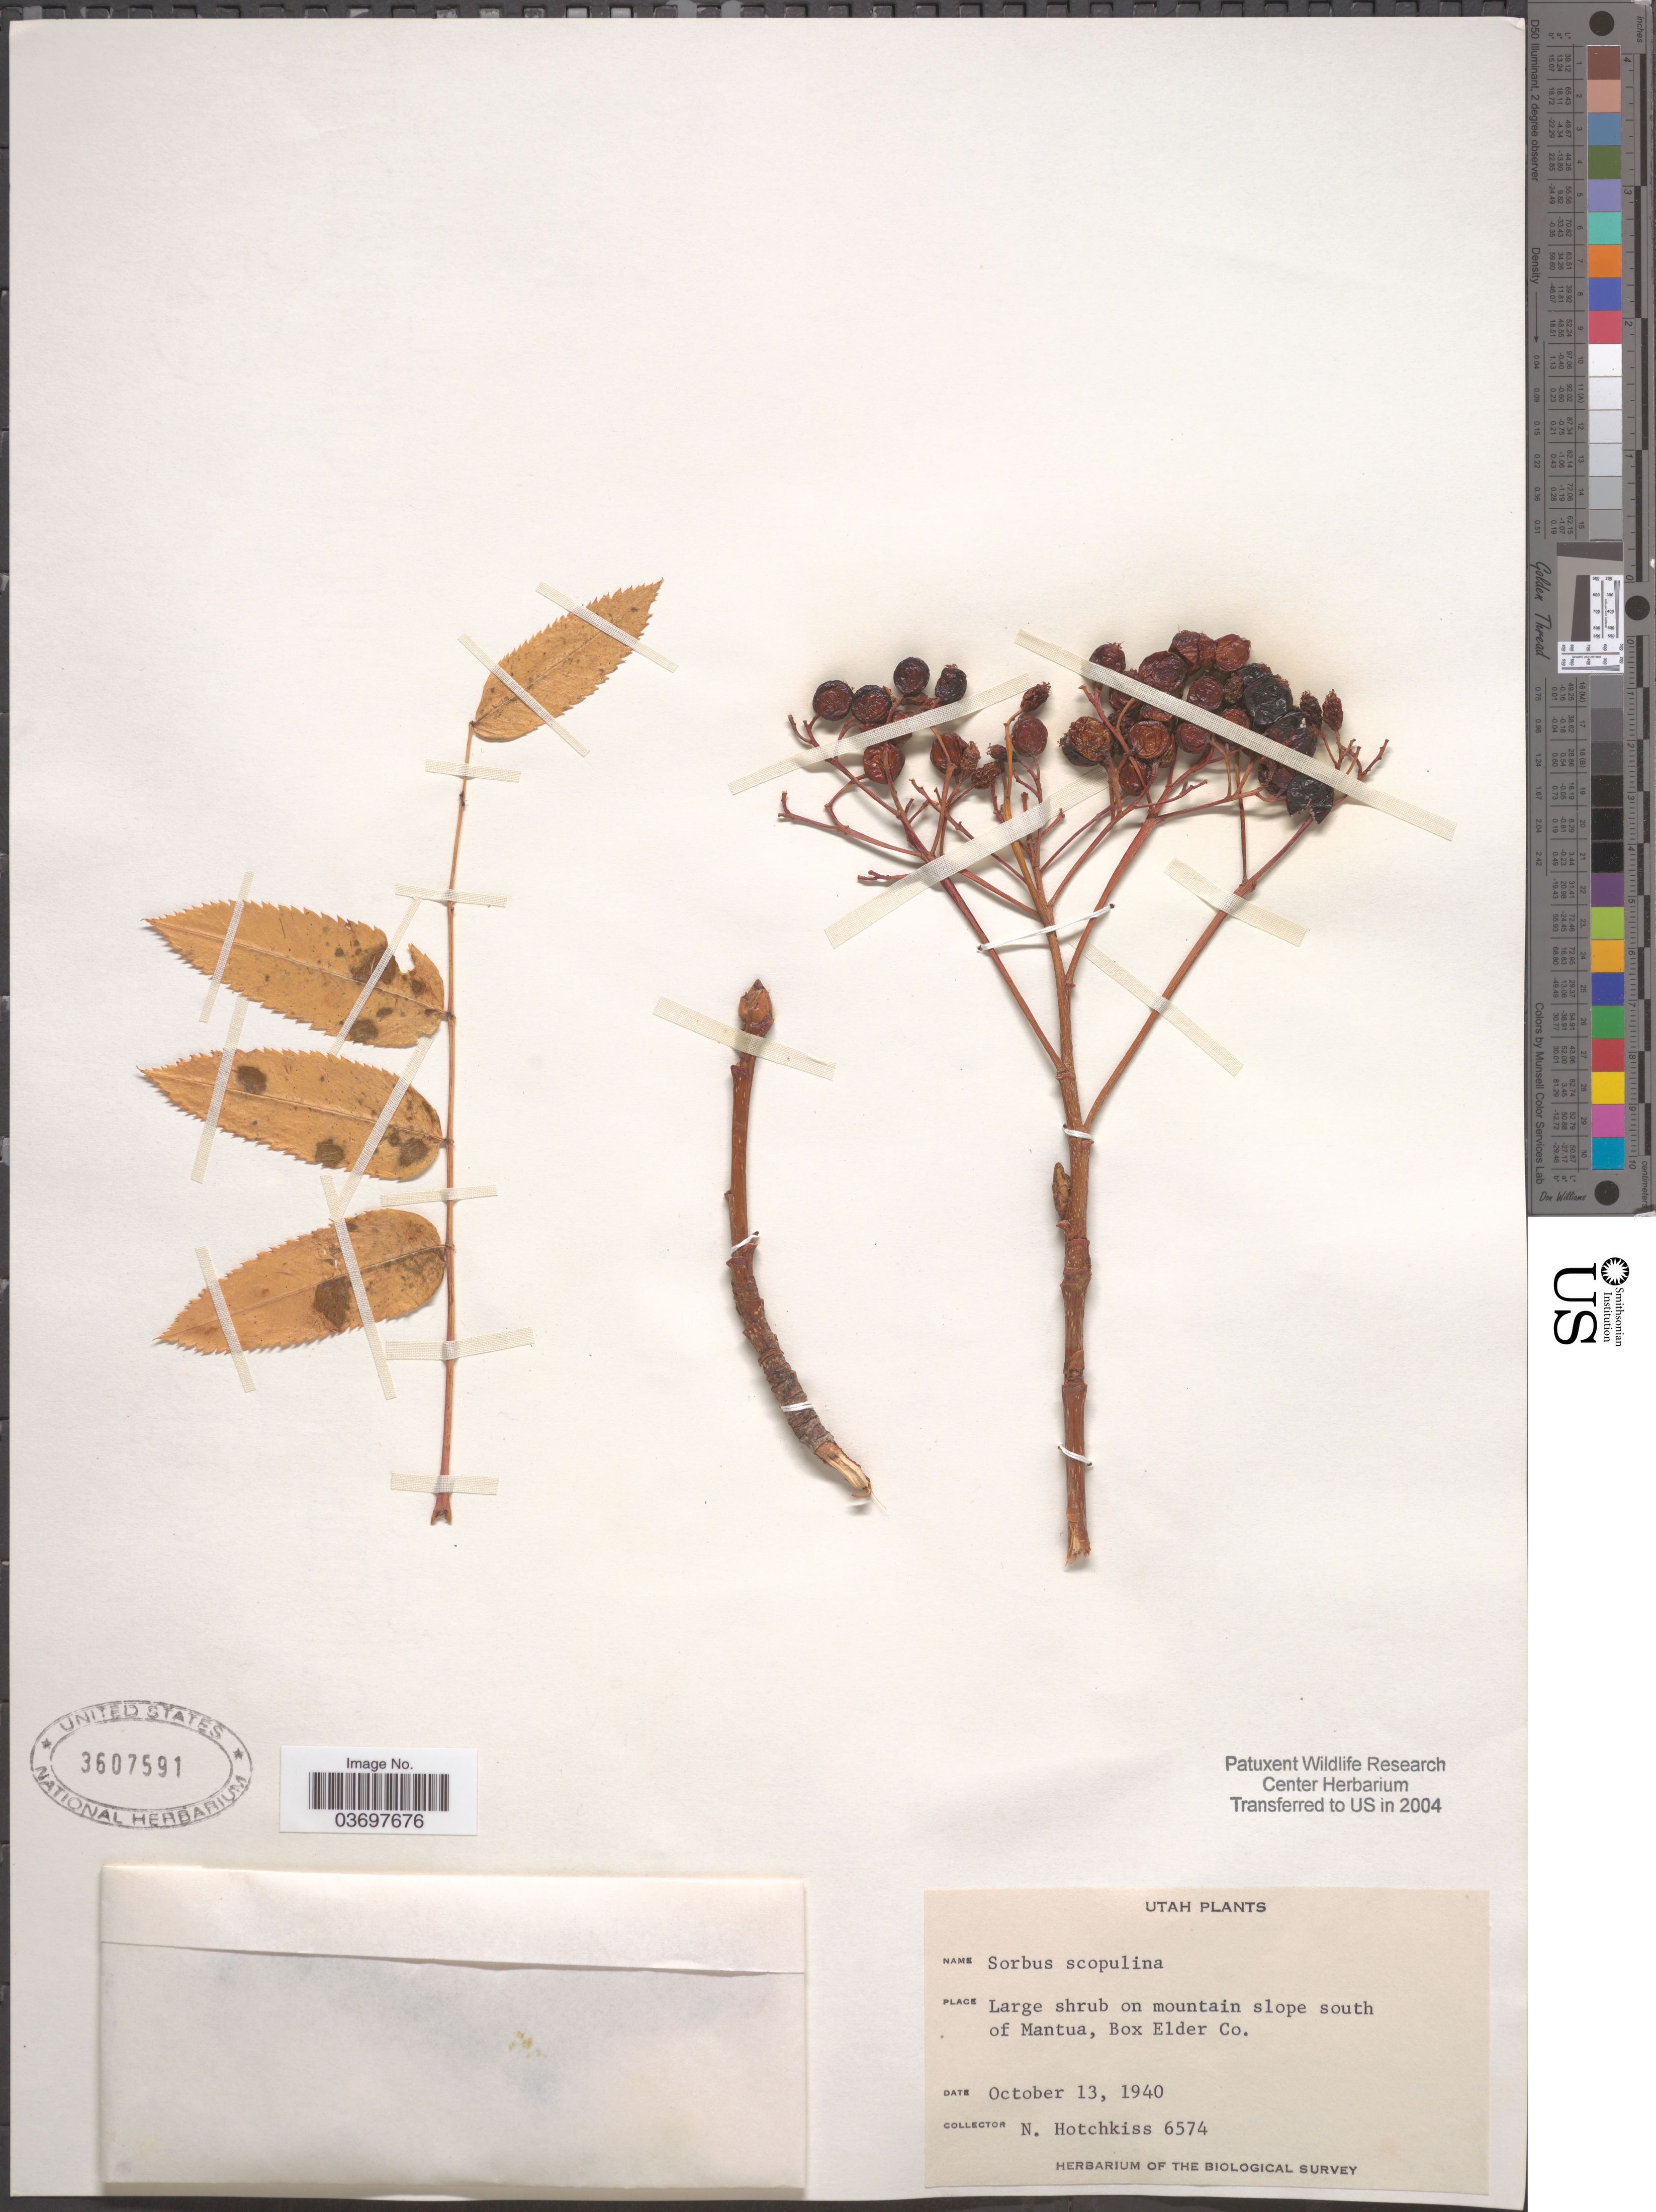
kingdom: Plantae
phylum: Tracheophyta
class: Magnoliopsida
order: Rosales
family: Rosaceae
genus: Sorbus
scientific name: Sorbus scopulina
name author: Greene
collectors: N. Hotchkiss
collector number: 6574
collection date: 1940-10-13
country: United States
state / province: Utah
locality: On mountain slope south of Mantua, Box Elder Co.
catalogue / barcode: US 3607591